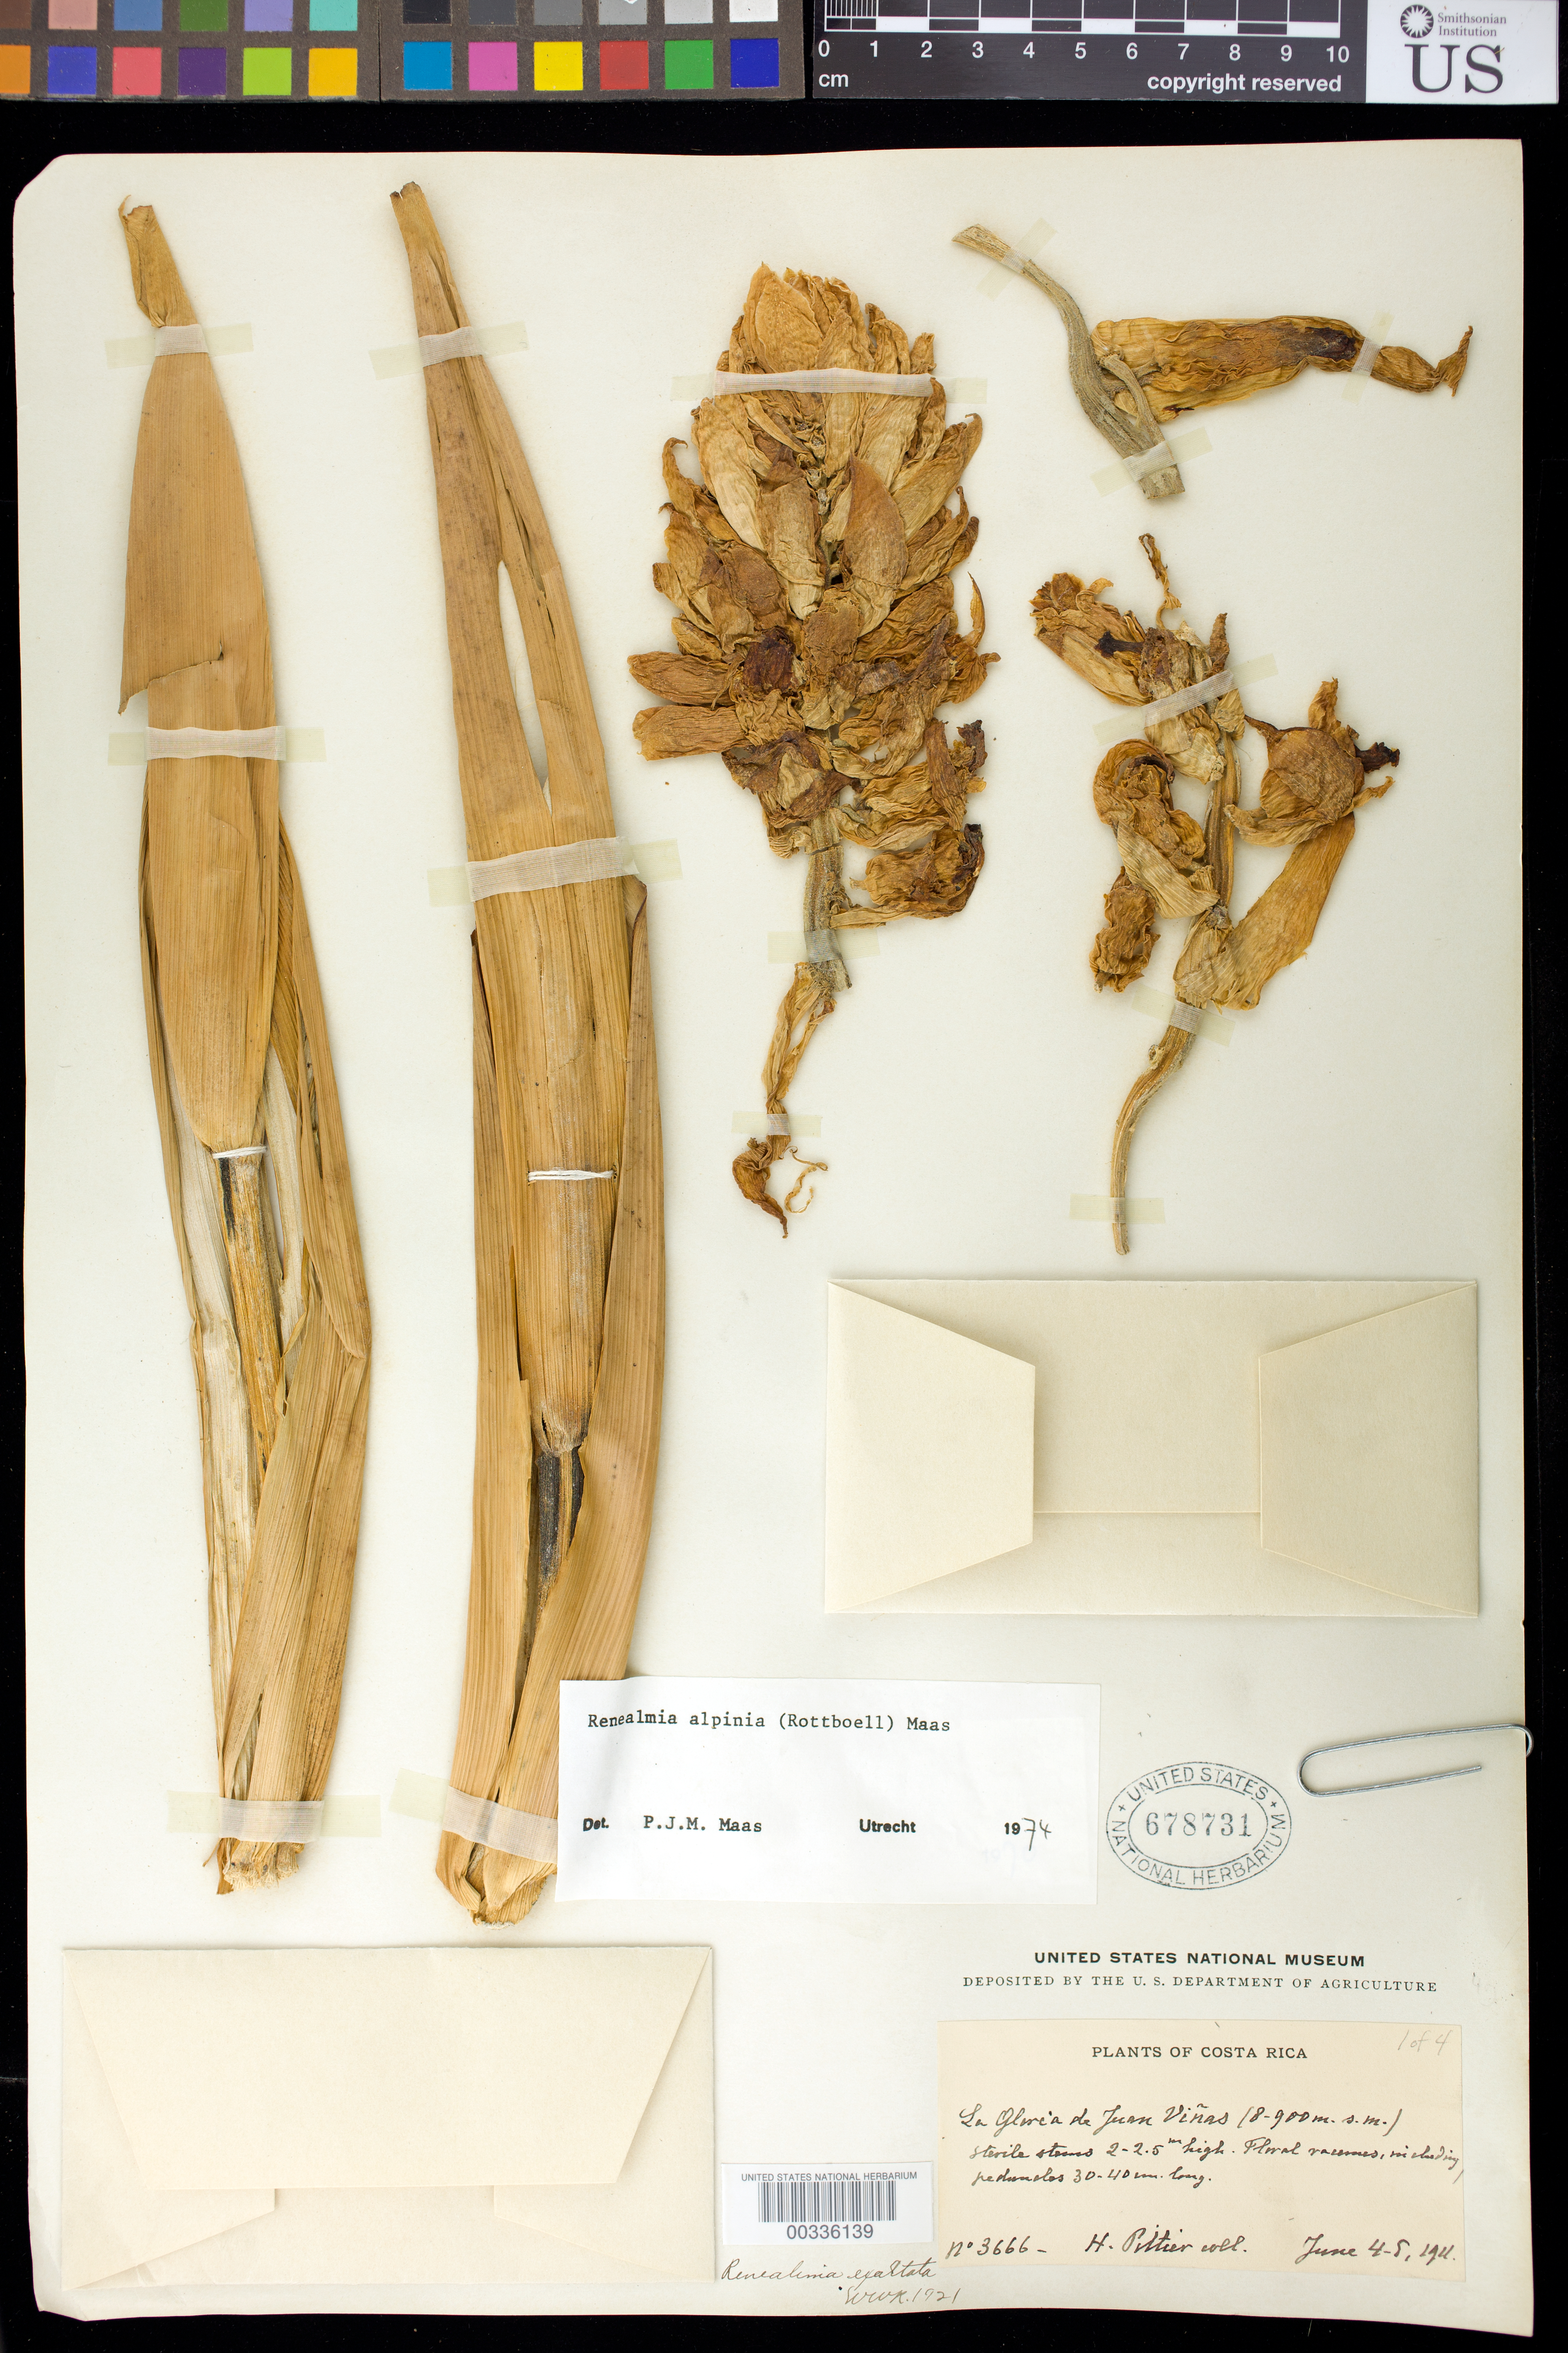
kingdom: Plantae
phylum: Tracheophyta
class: Liliopsida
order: Zingiberales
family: Zingiberaceae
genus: Renealmia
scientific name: Renealmia alpinia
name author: (Rottb.) Maas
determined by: Maas, Paul J. M.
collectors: H. F. Pittier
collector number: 3666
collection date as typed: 04 Jun 1911 to 05 Jun 1911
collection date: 1911-06-04/1911-06-05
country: Costa Rica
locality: La Gloria de Juan Vinas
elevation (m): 800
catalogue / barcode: US 678731